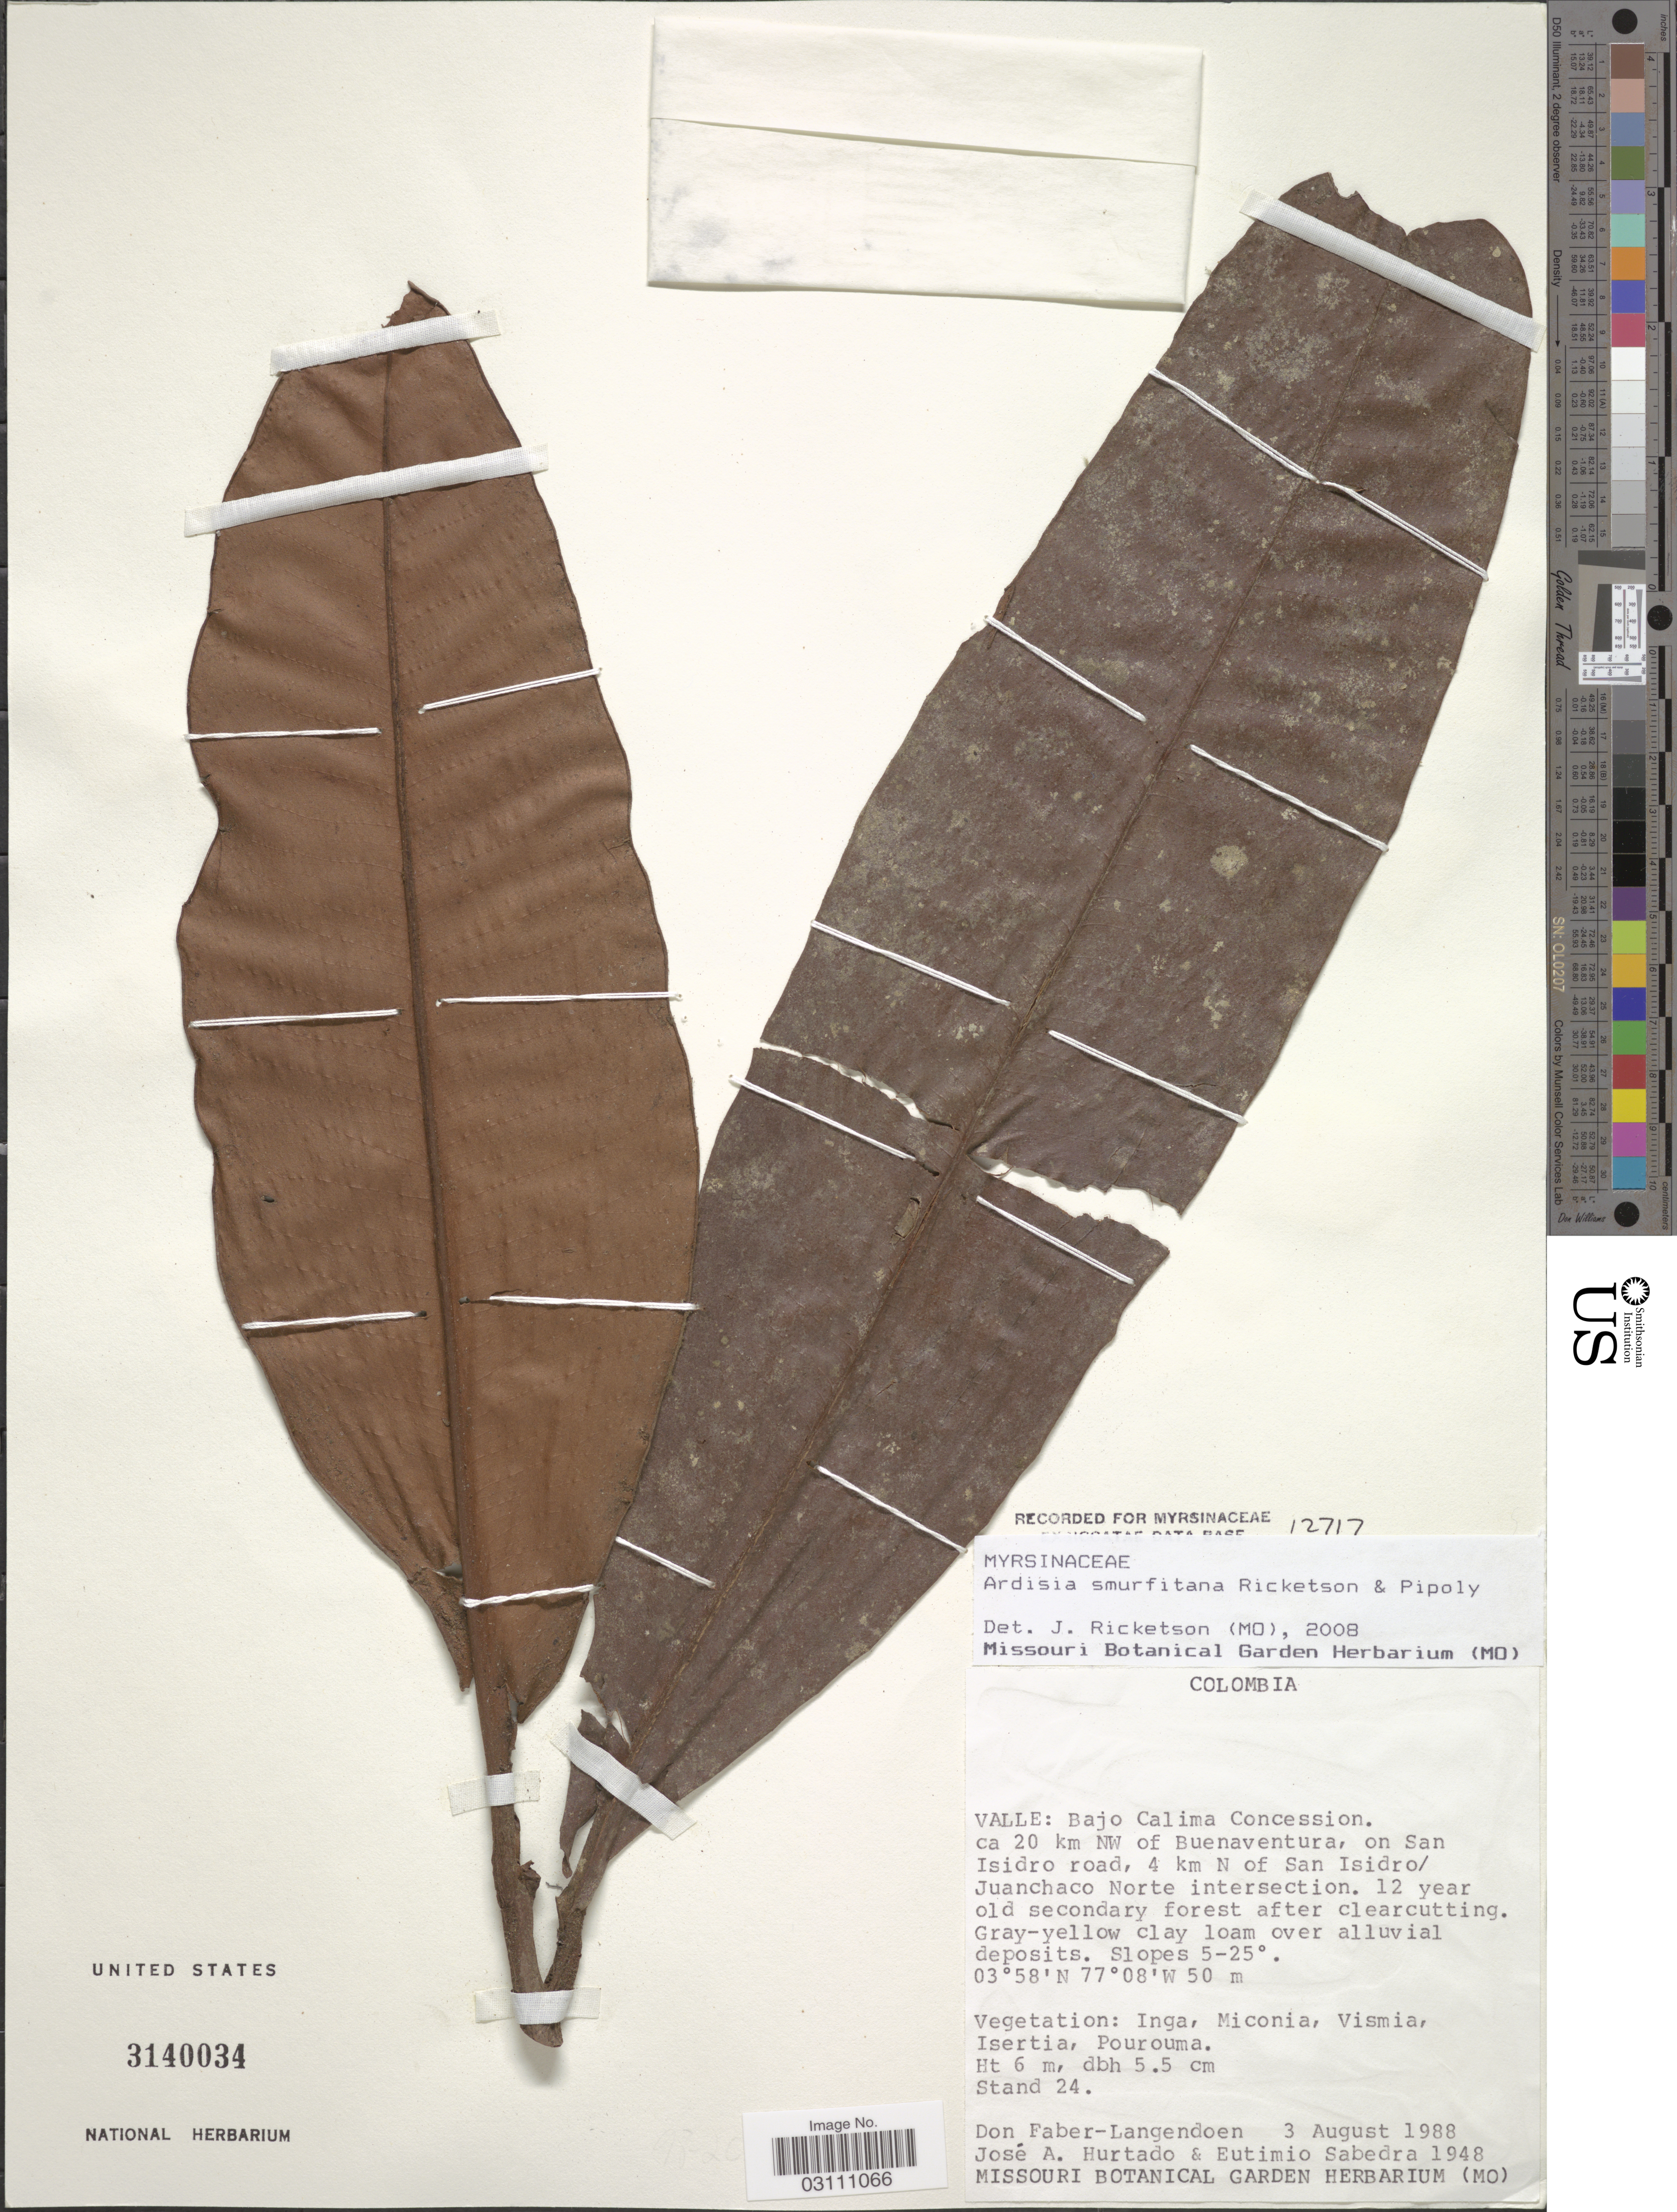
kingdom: Plantae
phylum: Tracheophyta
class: Magnoliopsida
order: Ericales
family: Primulaceae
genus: Ardisia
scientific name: Ardisia smurfitana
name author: Ricketson & Pipoly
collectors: D. Faber-Langendoen, J. Hurtado & E. Sabedra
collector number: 1948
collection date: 1988-08-03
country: Colombia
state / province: Valle del Cauca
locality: Valle: Bajo Calima Concession. Ca 20 km NW of Buenaventura, on San Isidro road, 4 km N of San Isidro/ Juanchaco Norte intersection.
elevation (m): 50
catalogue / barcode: US 3140034